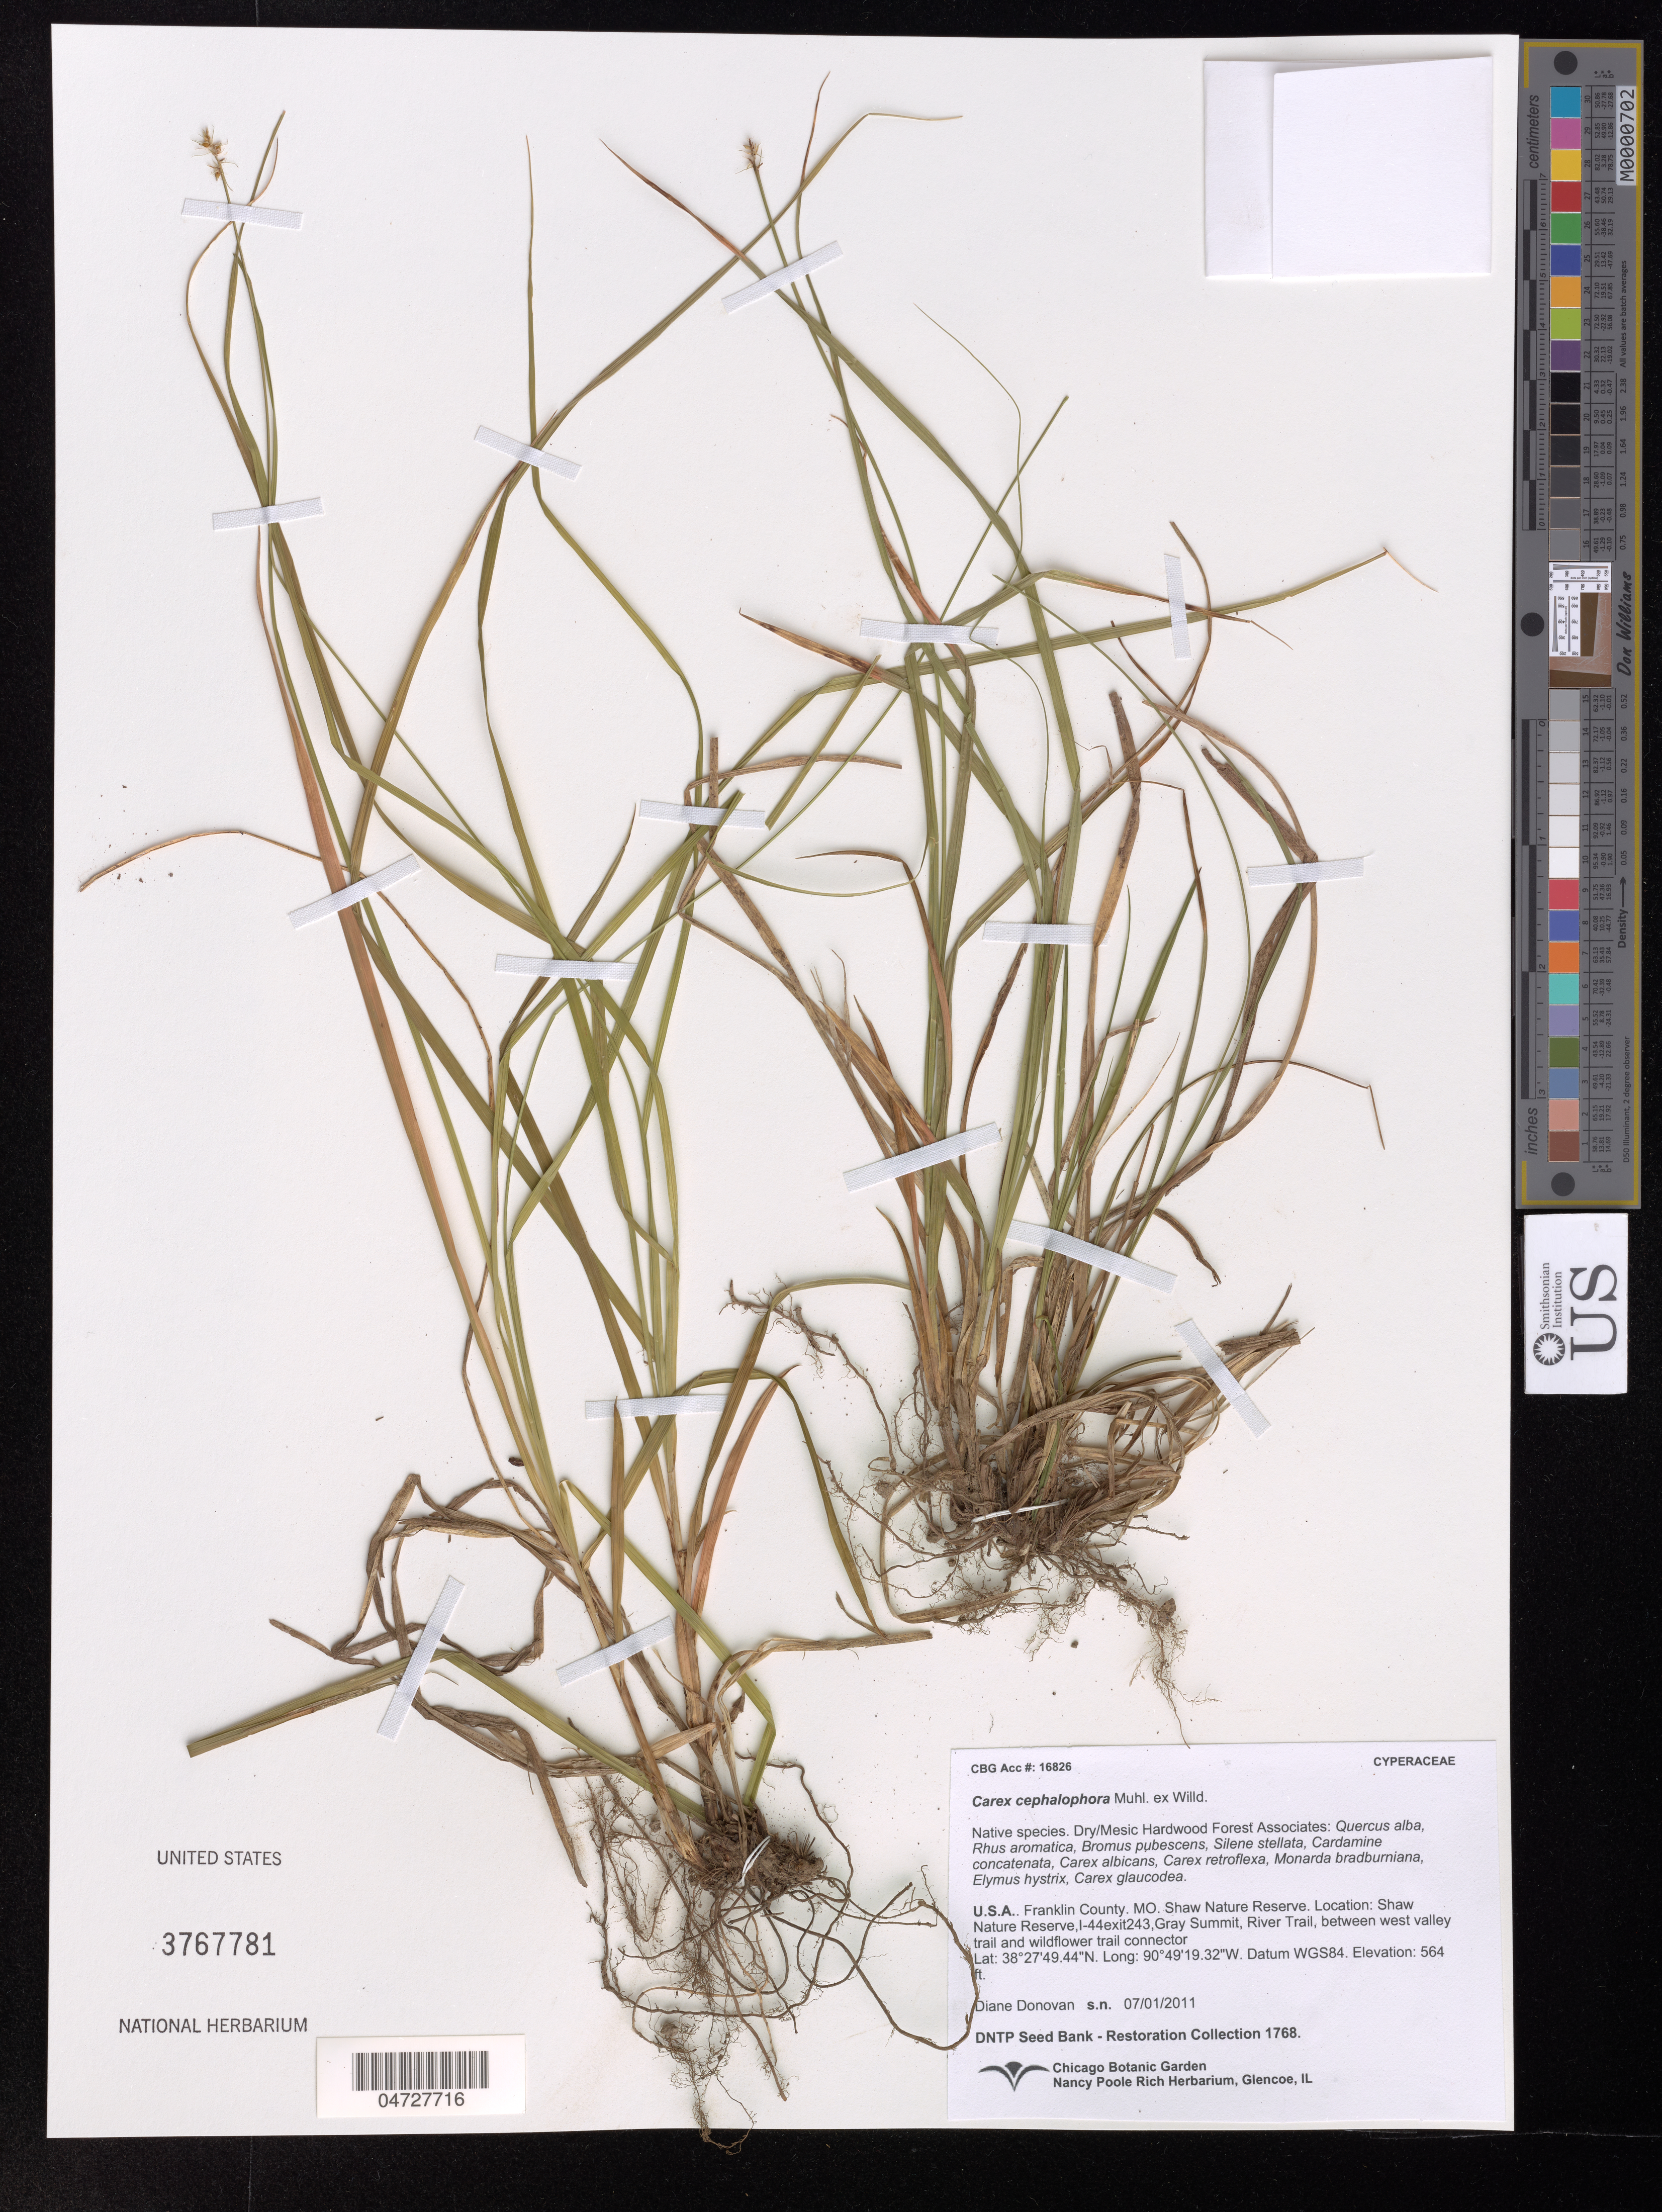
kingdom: Plantae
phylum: Tracheophyta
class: Liliopsida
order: Poales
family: Cyperaceae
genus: Carex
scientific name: Carex cephalophora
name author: Muhl. ex Willd.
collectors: D. Donovan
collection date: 2011-01-07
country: United States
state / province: Missouri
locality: Franklin County. MO. Shaw Nature Reserve Gray Summit, River Trail, between west valley trail and wildflower trail connector.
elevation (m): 172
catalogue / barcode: US 3767781